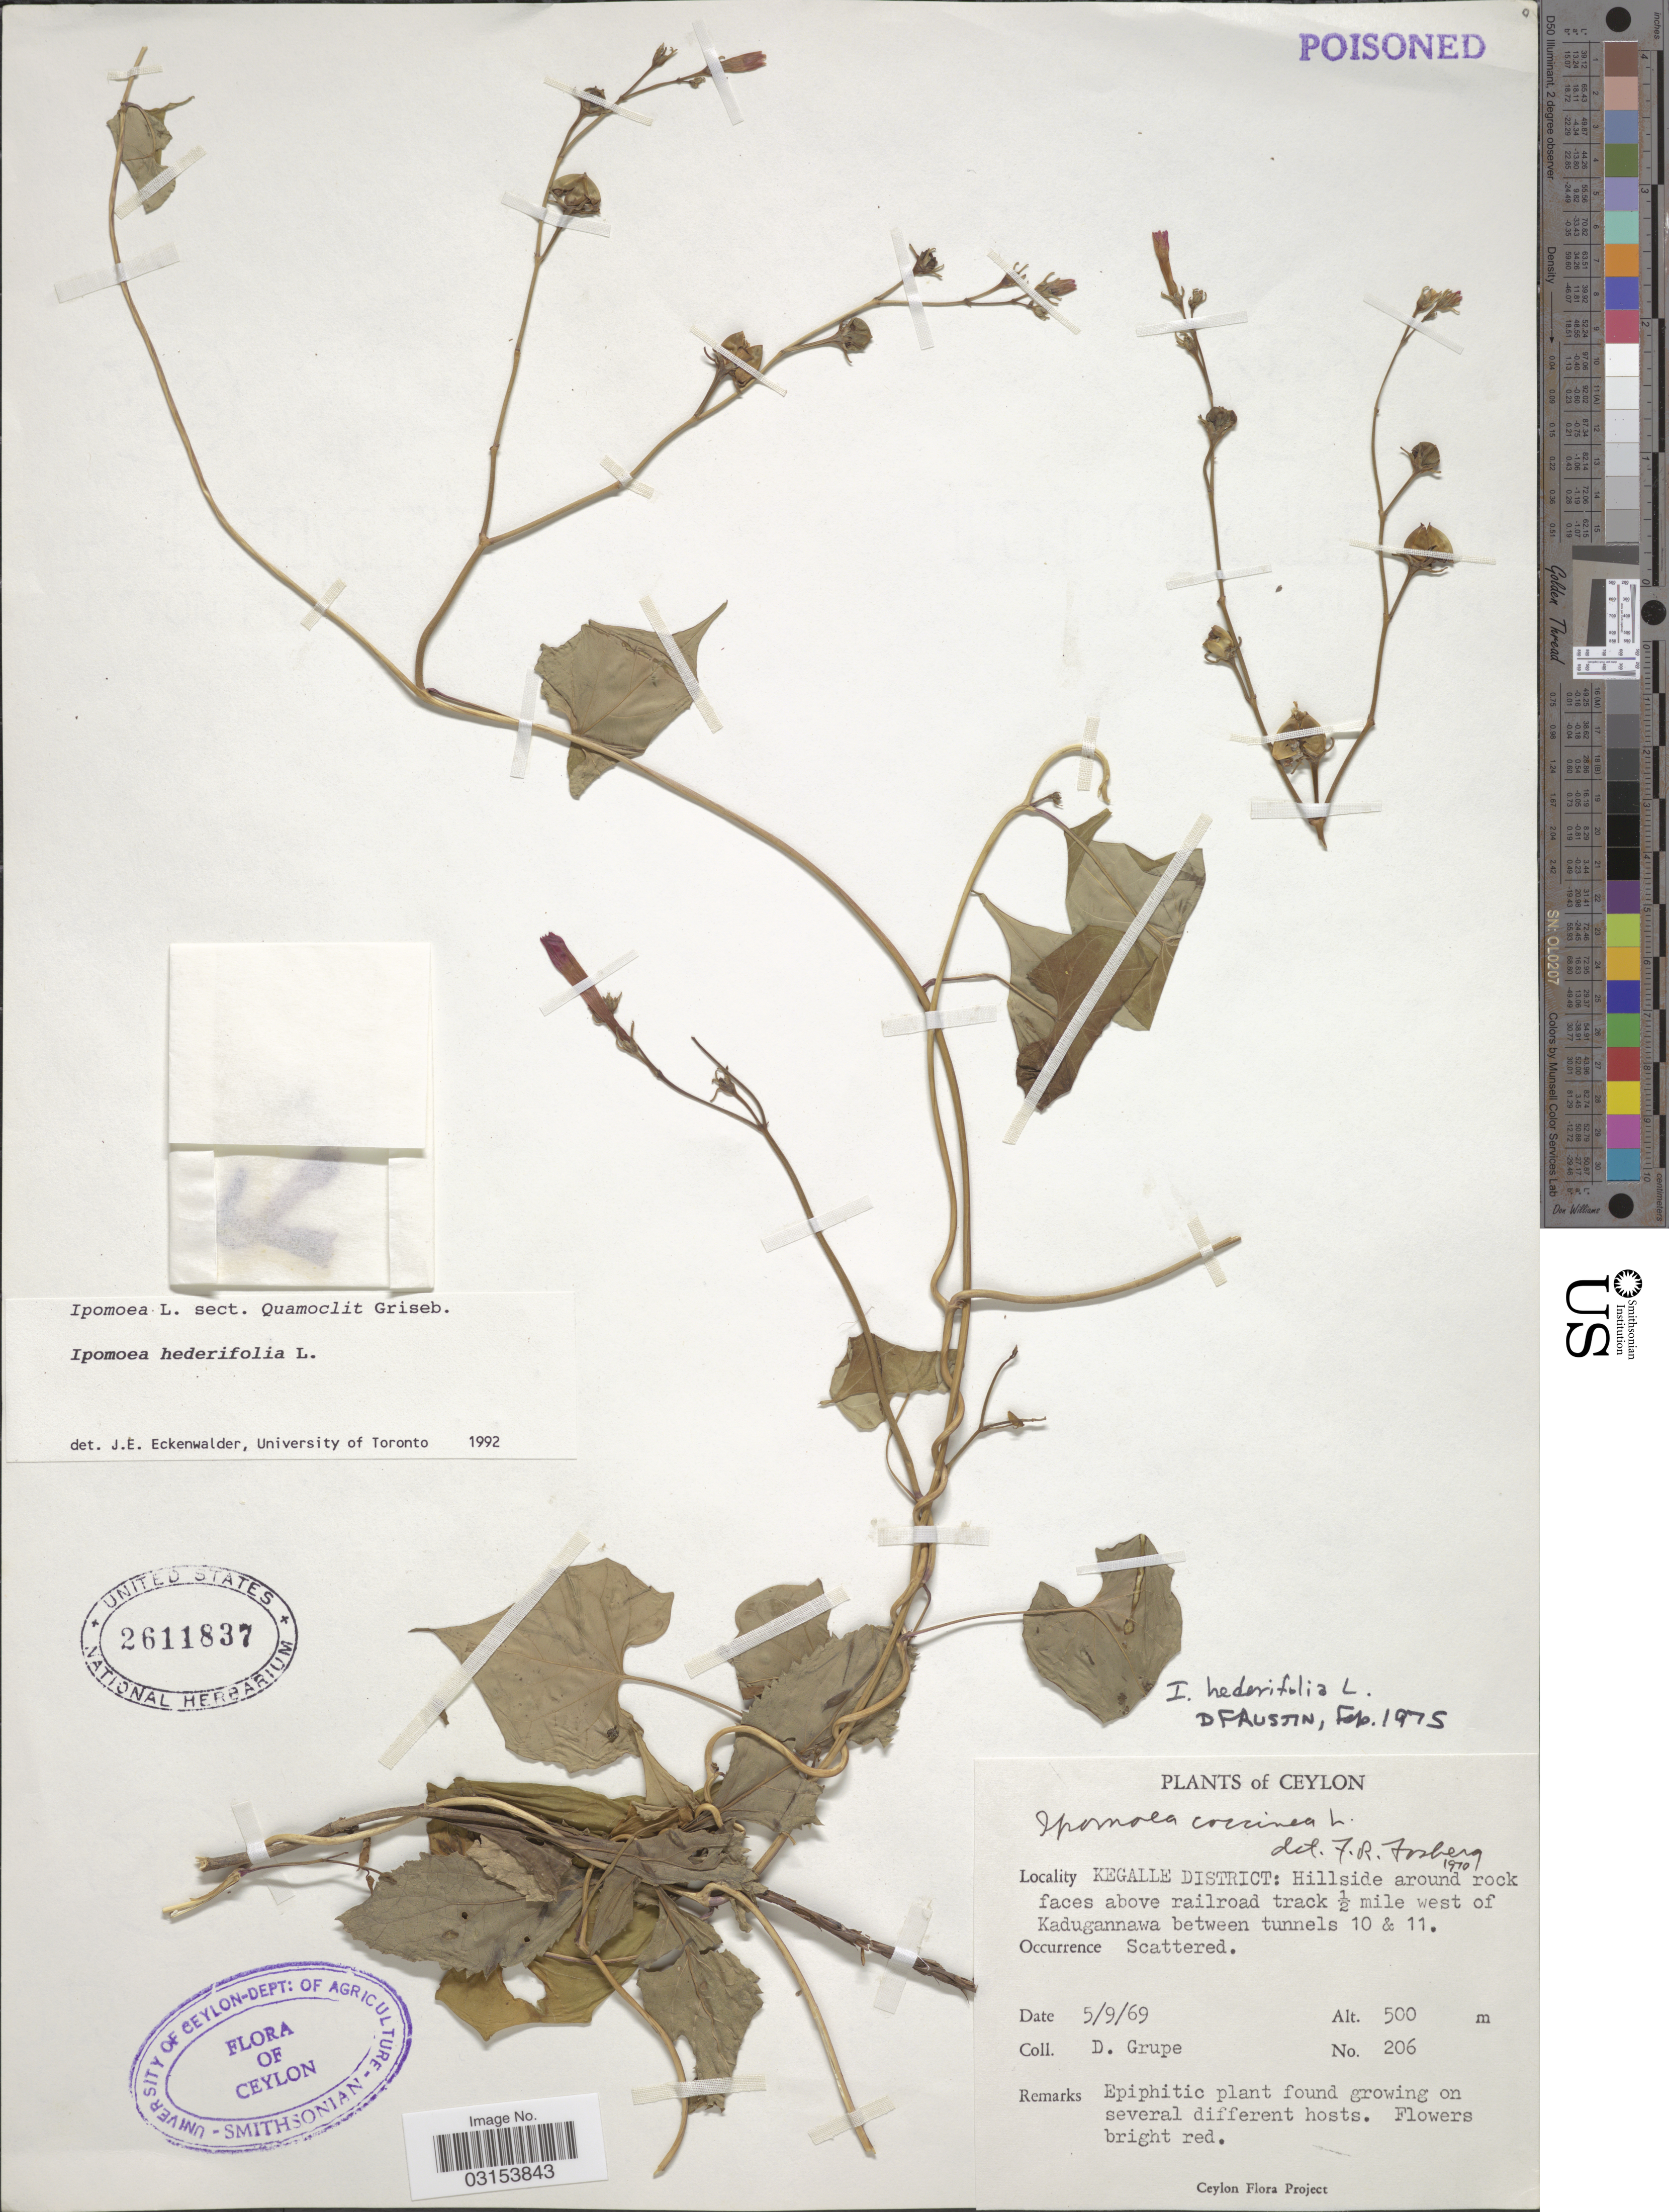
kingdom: Plantae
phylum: Tracheophyta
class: Magnoliopsida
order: Solanales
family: Convolvulaceae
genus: Ipomoea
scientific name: Ipomoea hederifolia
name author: L.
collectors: D. Grupe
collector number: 206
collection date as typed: Transcribed d/m/y: 5/9/69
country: Sri Lanka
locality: Ceylon. Kegalle District: Hillside around rock faces above railroad track ½ mile west of Kadugannawa between tunnels 10 & 11.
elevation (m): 500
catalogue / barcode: US 2611837